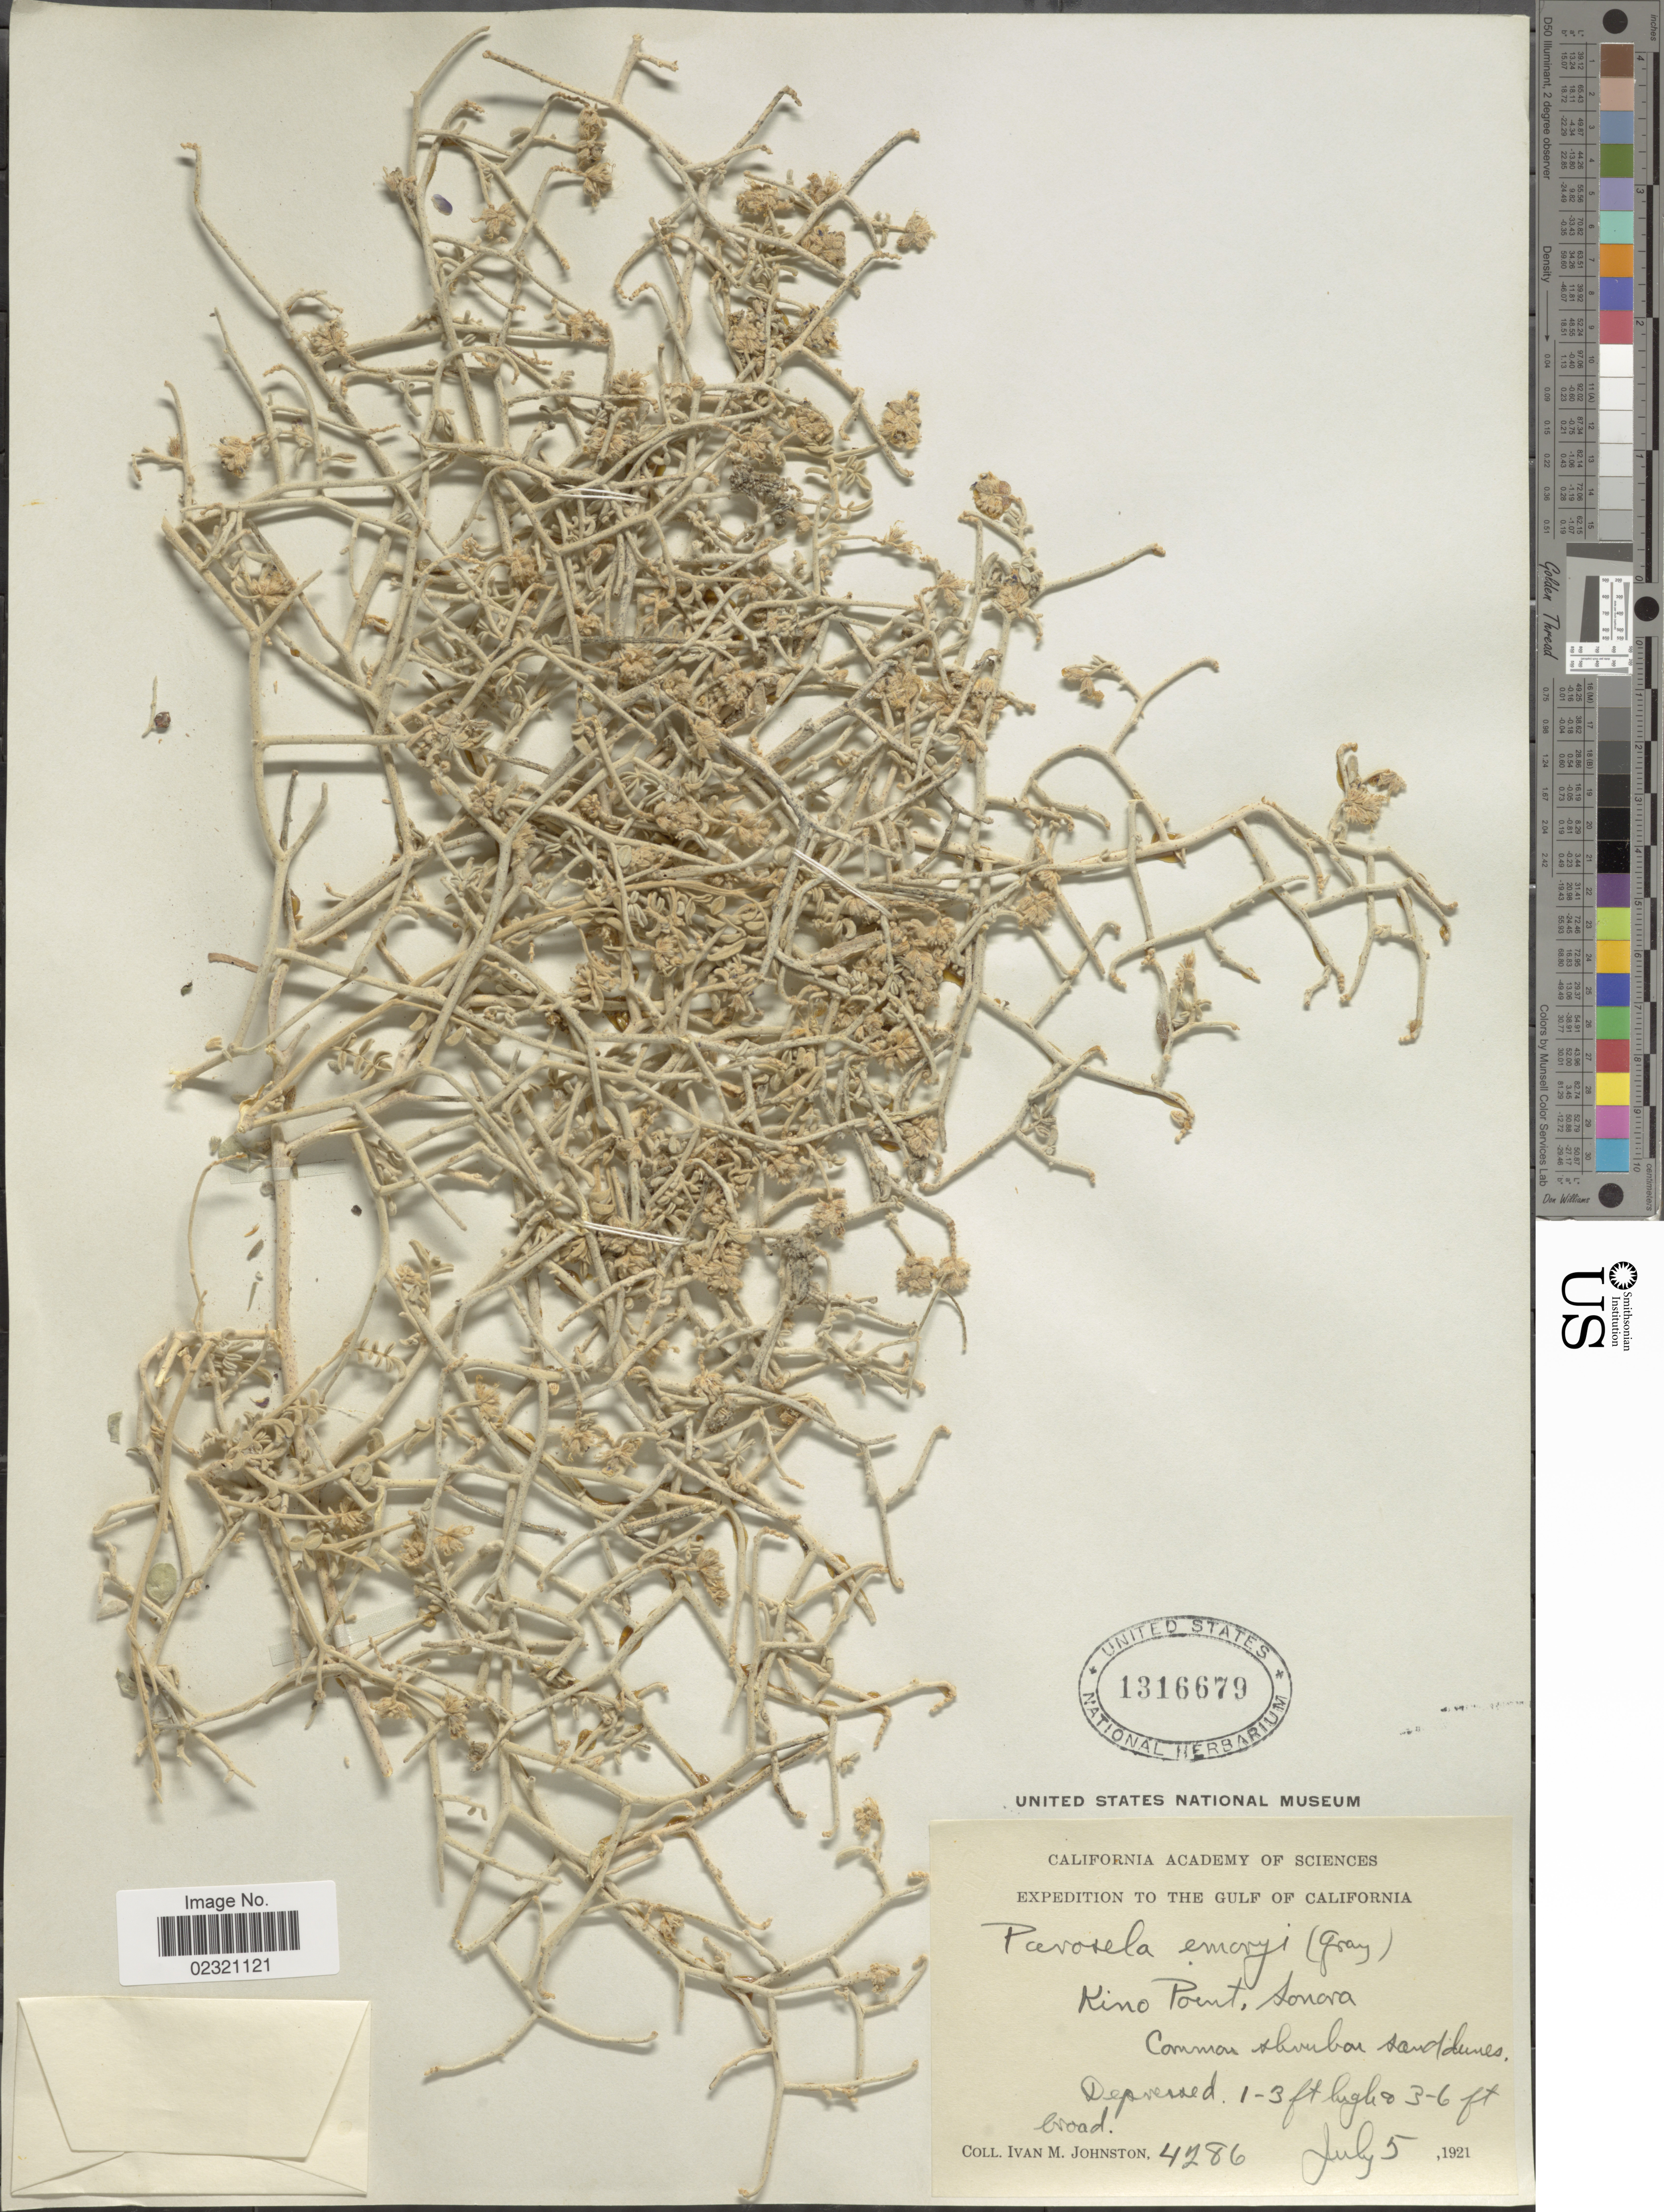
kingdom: Plantae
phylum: Tracheophyta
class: Magnoliopsida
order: Fabales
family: Fabaceae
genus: Psorothamnus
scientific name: Psorothamnus emoryi var. arenarius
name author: (Brandegee) Rydb.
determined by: Strong, M. T., (US), Smithsonian Institution - National Museum of Natural History (UNITED STATES)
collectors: I.M. Johnston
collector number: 4286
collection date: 1921-07-05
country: Mexico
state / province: Sonora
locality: The Gulf of California, Kino Point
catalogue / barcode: US 1316679